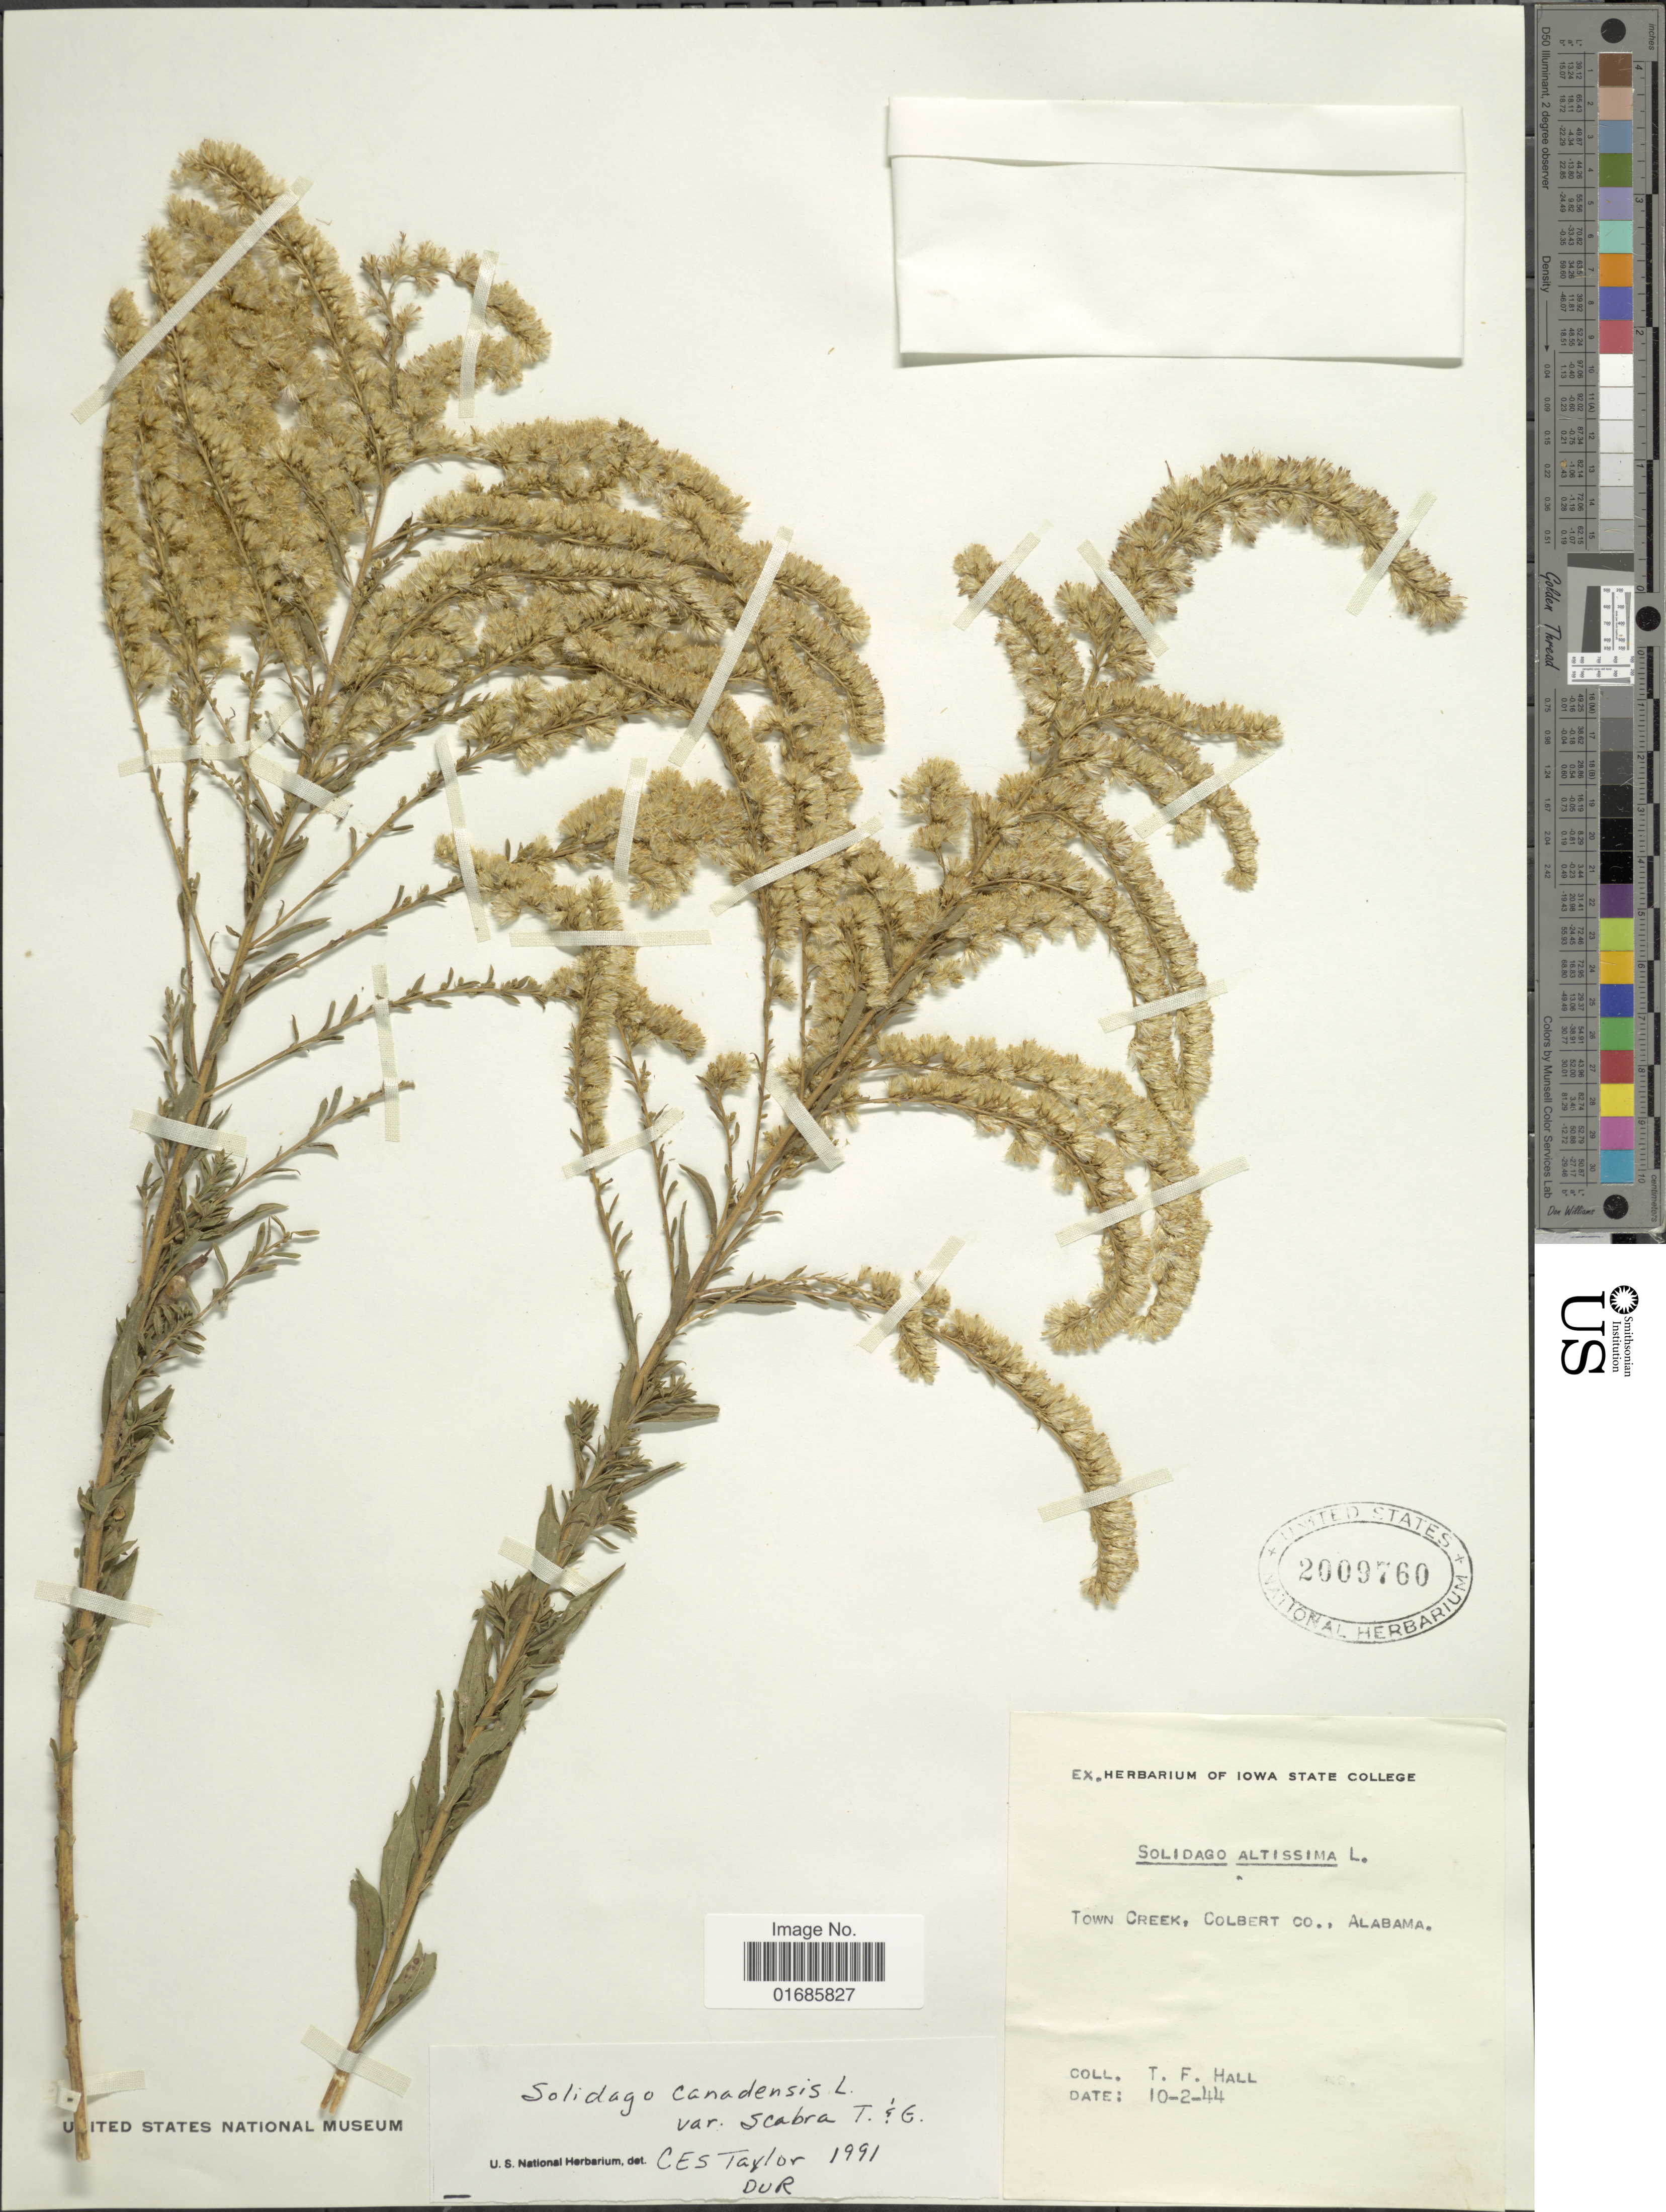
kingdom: Plantae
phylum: Tracheophyta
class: Magnoliopsida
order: Asterales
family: Asteraceae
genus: Solidago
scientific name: Solidago canadensis var. scabra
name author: (Muhl. ex Willd.) Torr. & A. Gray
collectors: T. Hall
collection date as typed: Transcribed d/m/y: 2/10/44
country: United States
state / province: Alabama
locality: Town Creek, Colbert Co.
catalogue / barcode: US 2009760